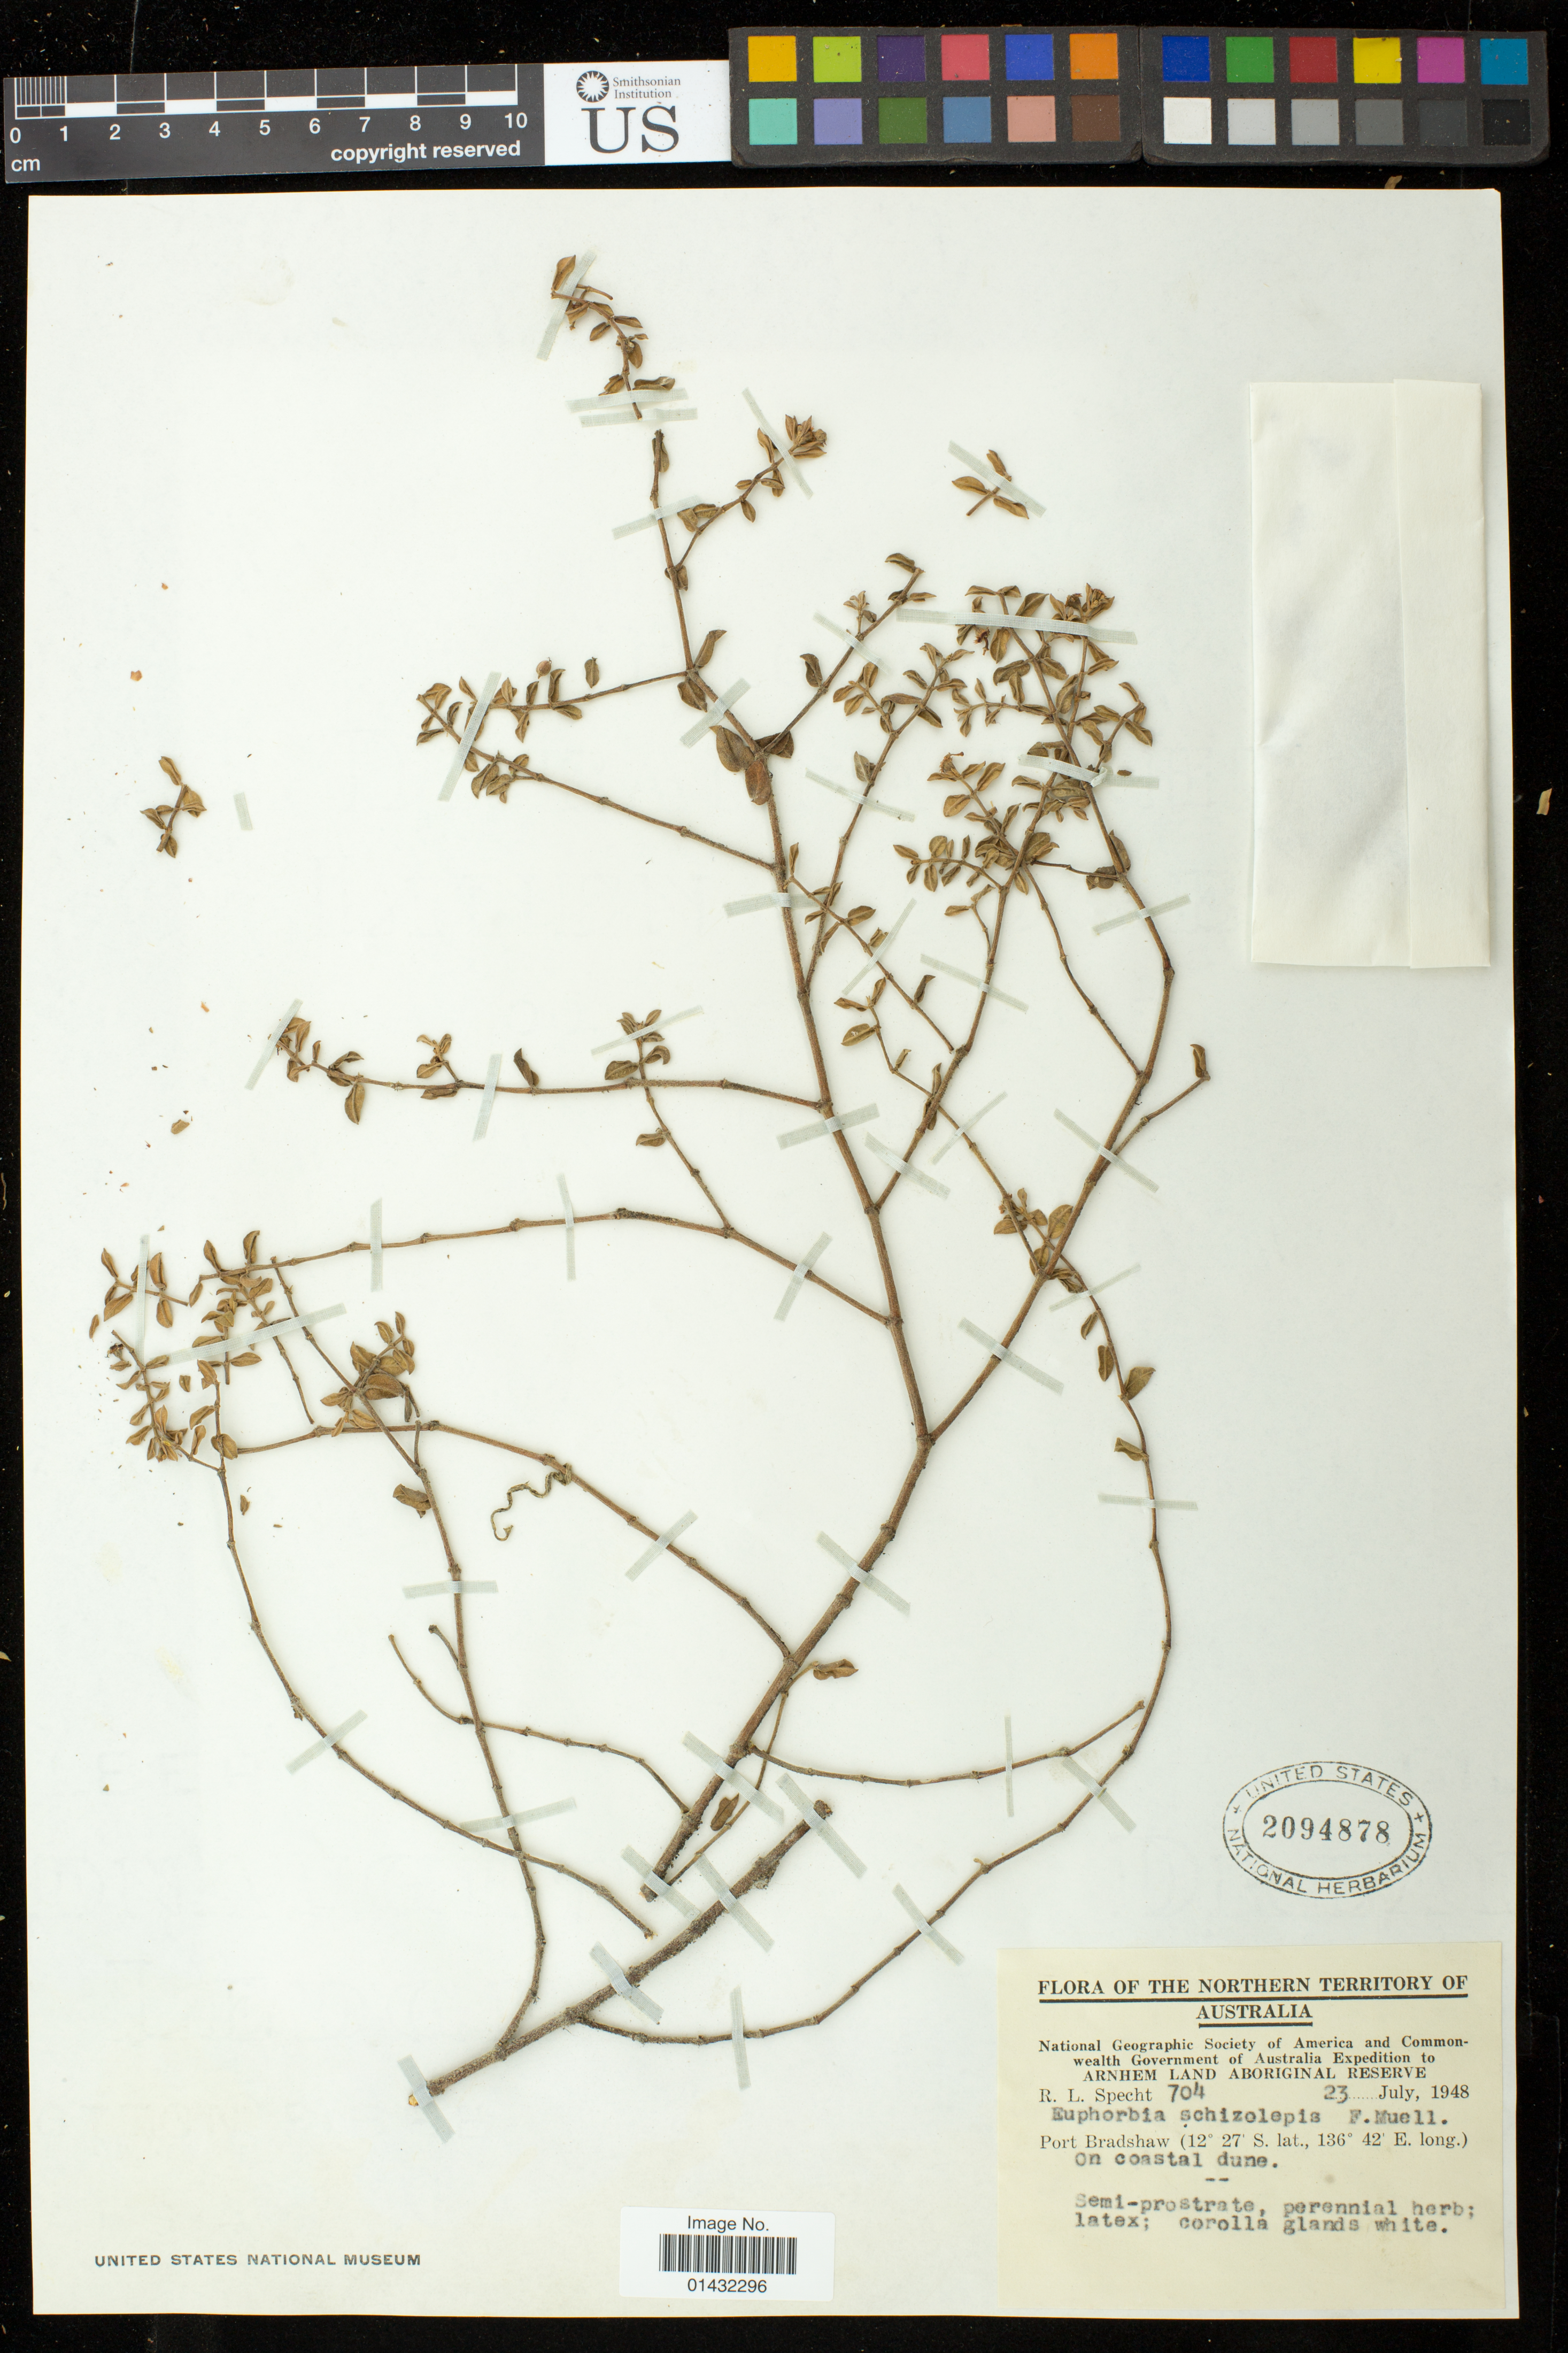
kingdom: Plantae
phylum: Tracheophyta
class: Magnoliopsida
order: Malpighiales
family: Euphorbiaceae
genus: Euphorbia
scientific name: Euphorbia schizolepis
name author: Boiss.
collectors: R. L. Specht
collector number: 704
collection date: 1948-07-23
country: Australia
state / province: Northern Territory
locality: Port Bradshaw; Arnhem Land Aboriginal Reserve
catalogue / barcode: US 2094878